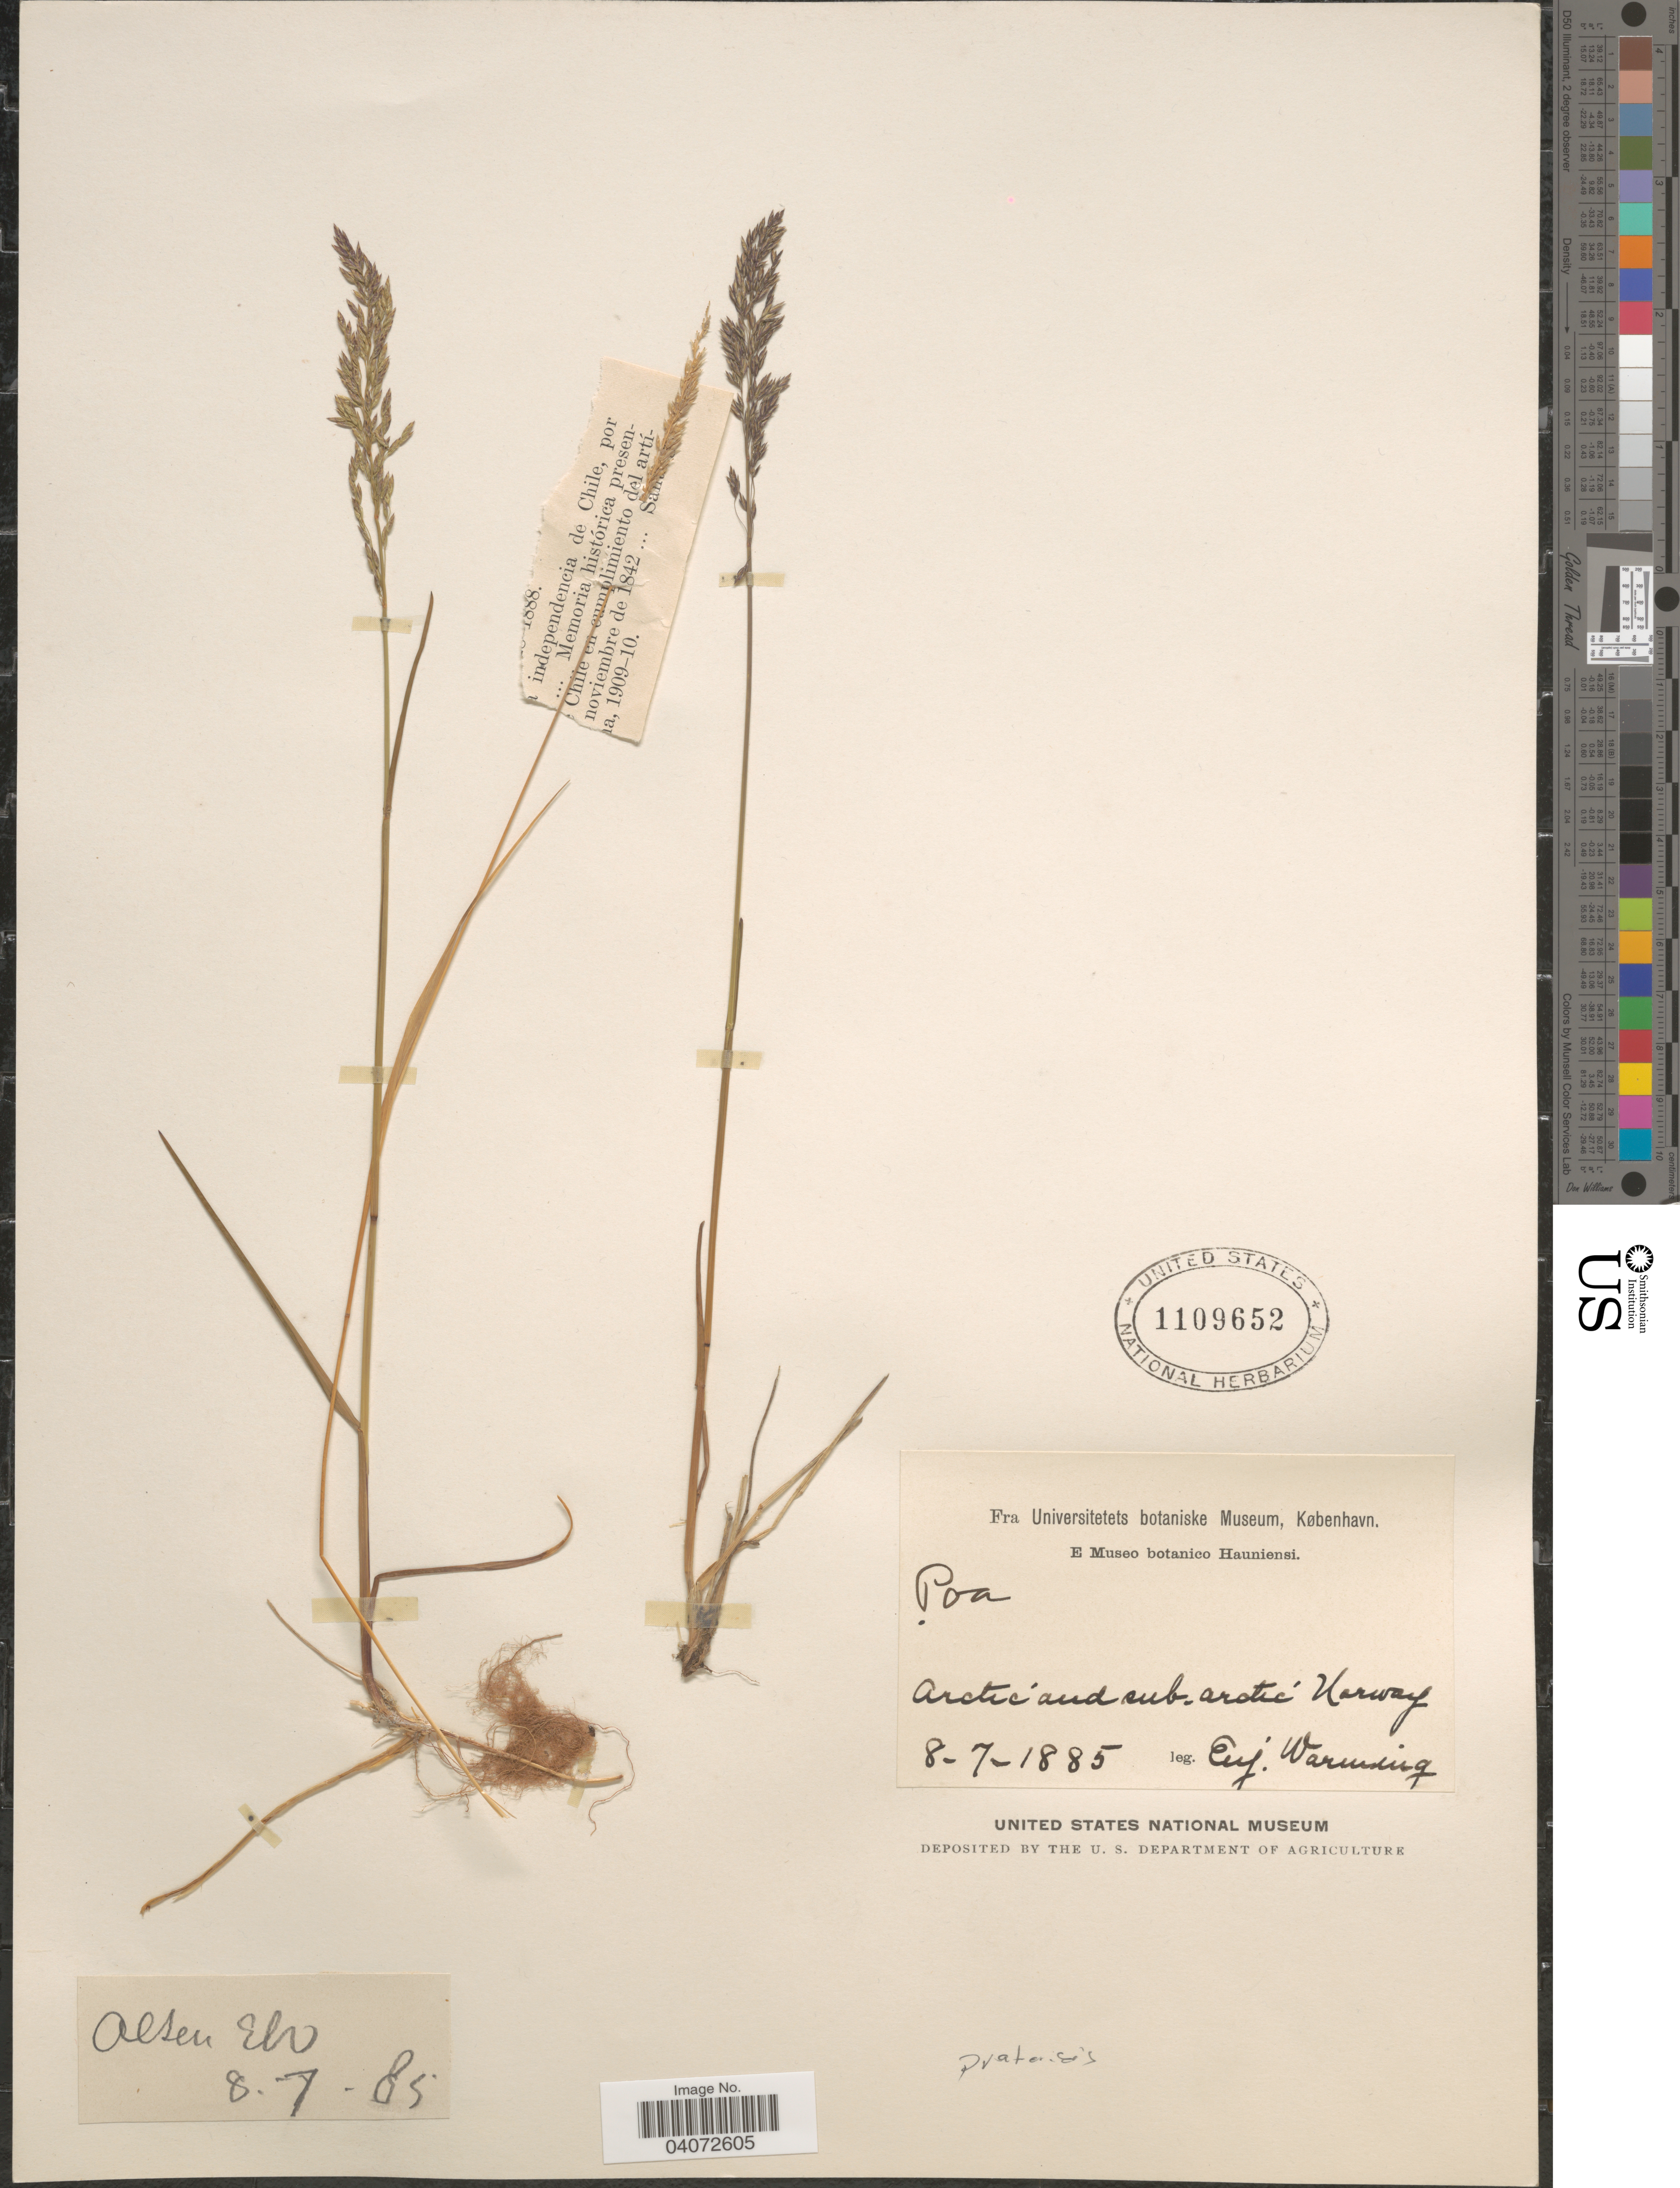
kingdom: Plantae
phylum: Tracheophyta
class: Liliopsida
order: Poales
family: Poaceae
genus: Poa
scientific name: Poa pratensis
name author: L.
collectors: E. Warming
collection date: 1885-07-08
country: Norway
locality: Arctic and sub. arctic Norway.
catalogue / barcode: US 1109652